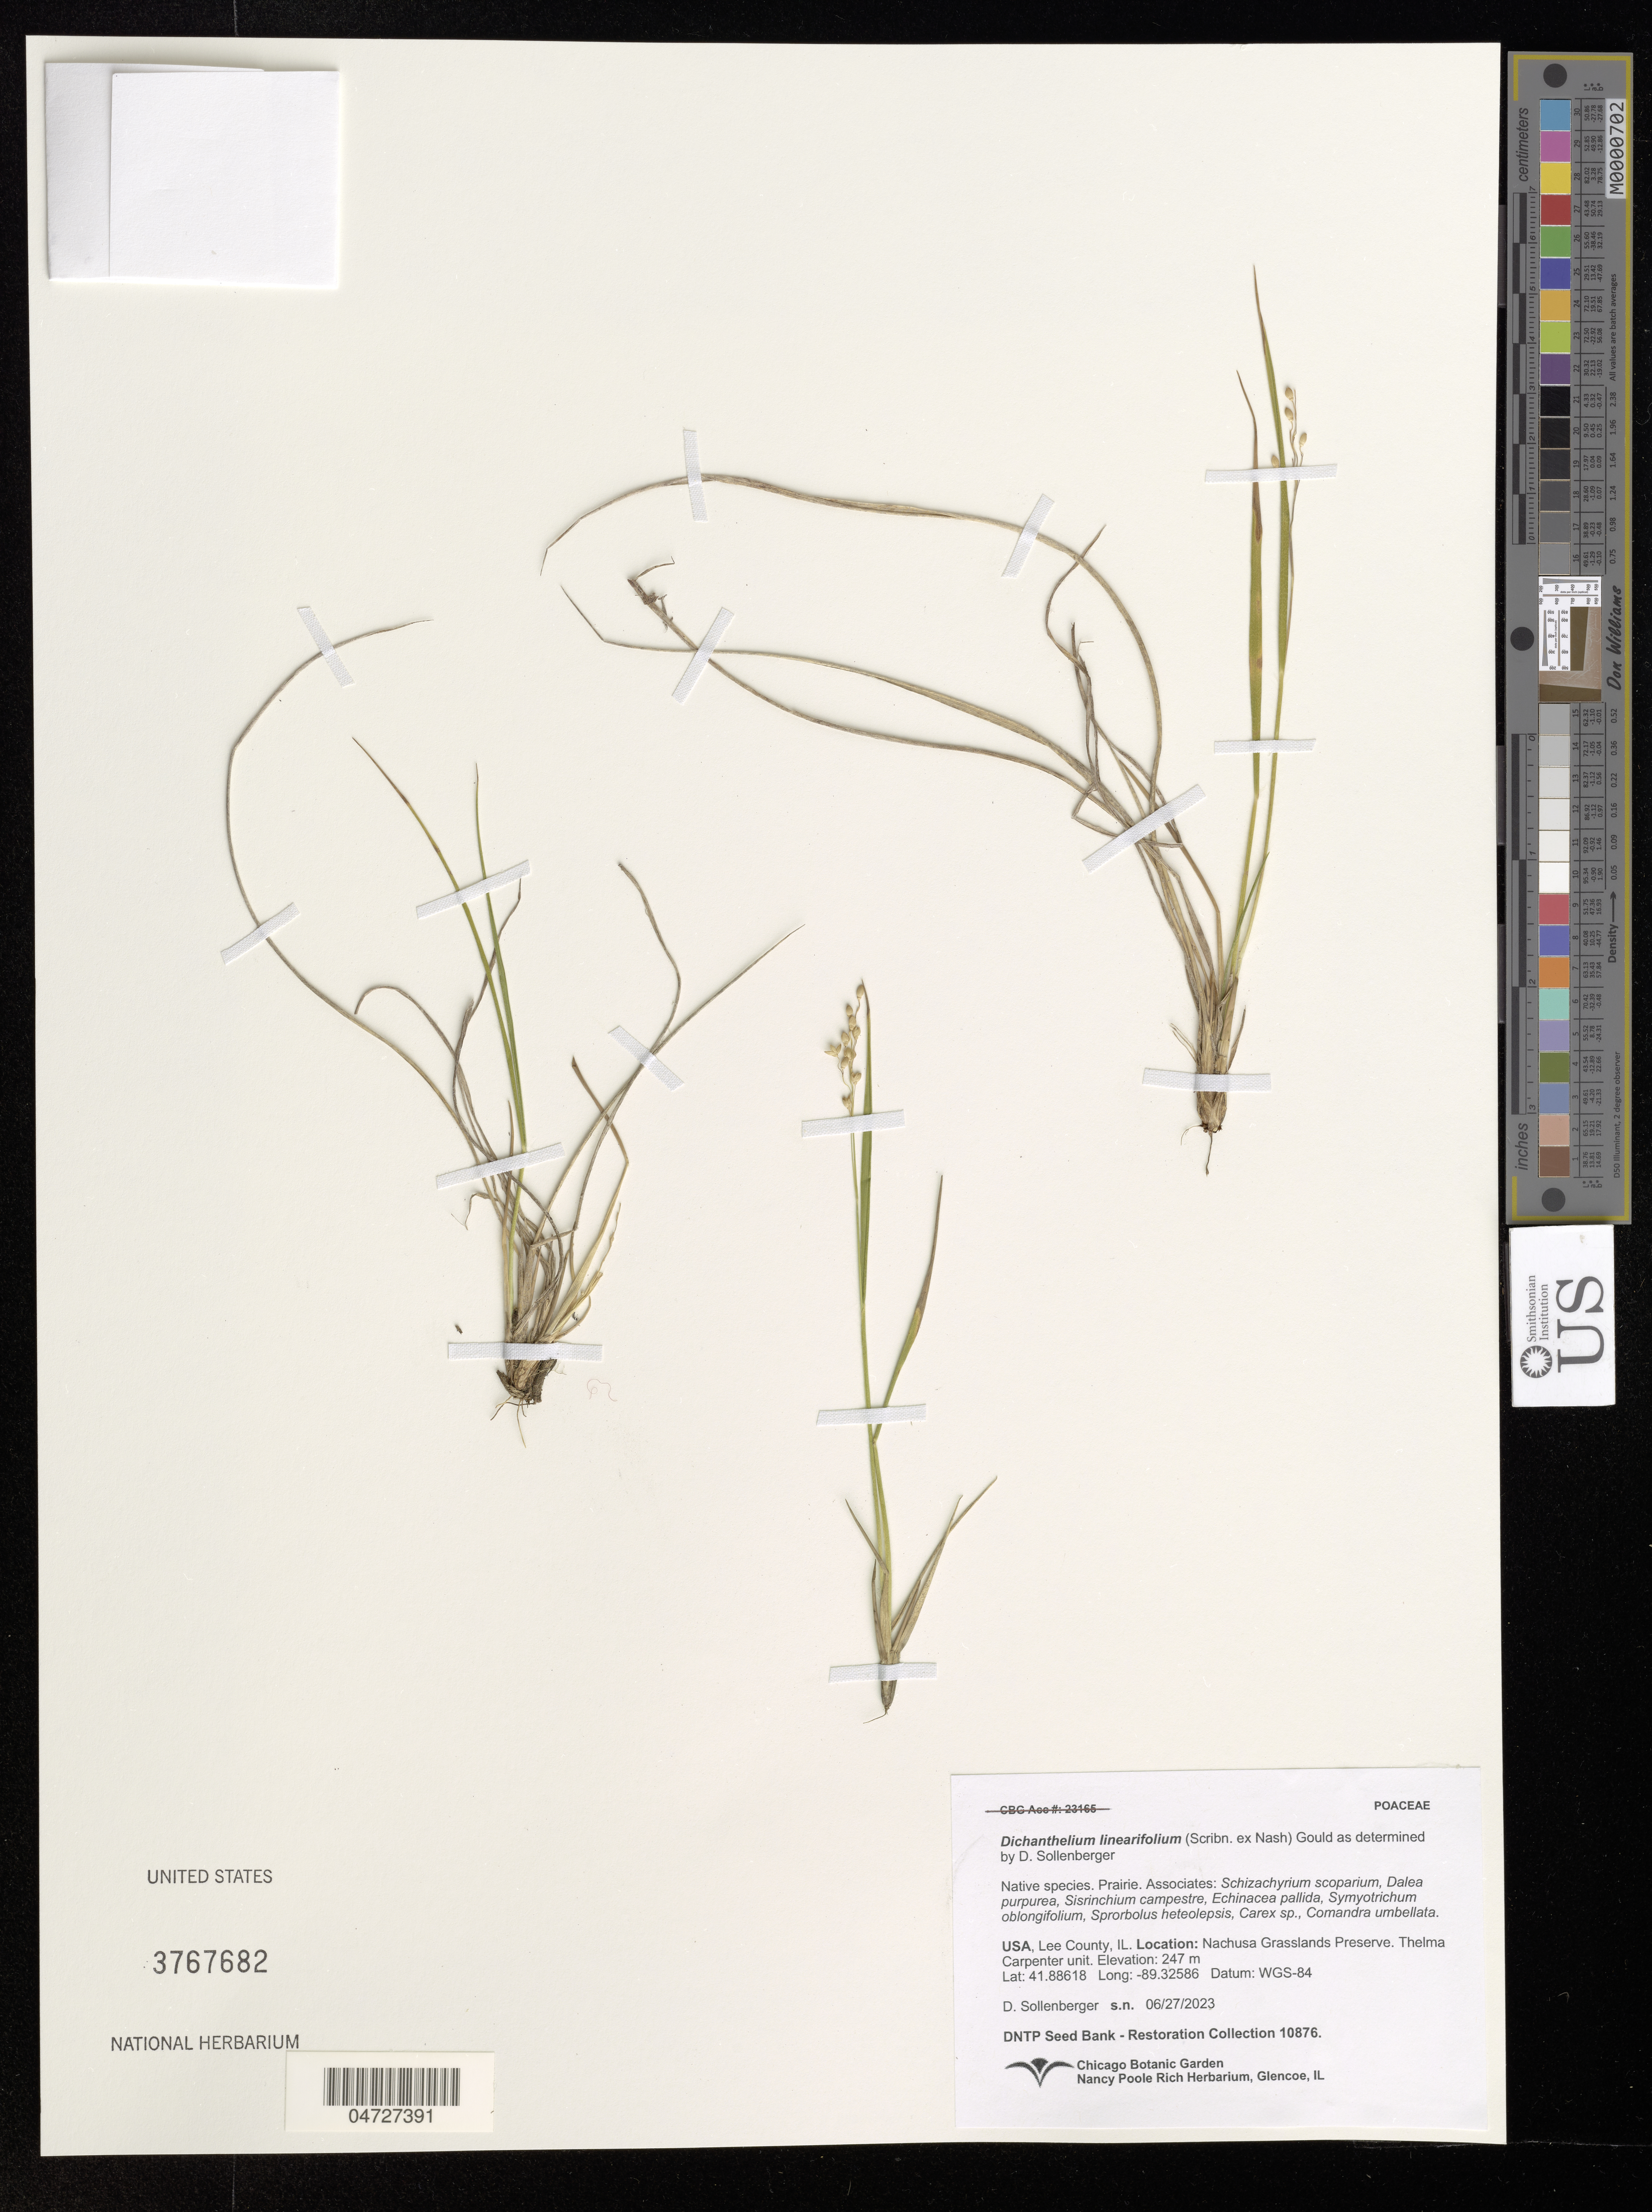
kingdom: Plantae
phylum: Tracheophyta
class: Liliopsida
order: Poales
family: Poaceae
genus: Dichanthelium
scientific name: Dichanthelium linearifolium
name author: (Scribn.) Gould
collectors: D. Sollenberger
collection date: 2023-06-27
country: United States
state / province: Illinois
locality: Lee County. Nachusa Grasslands Preserve. Thelma Carpenter unit.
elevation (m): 247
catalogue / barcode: US 3767682